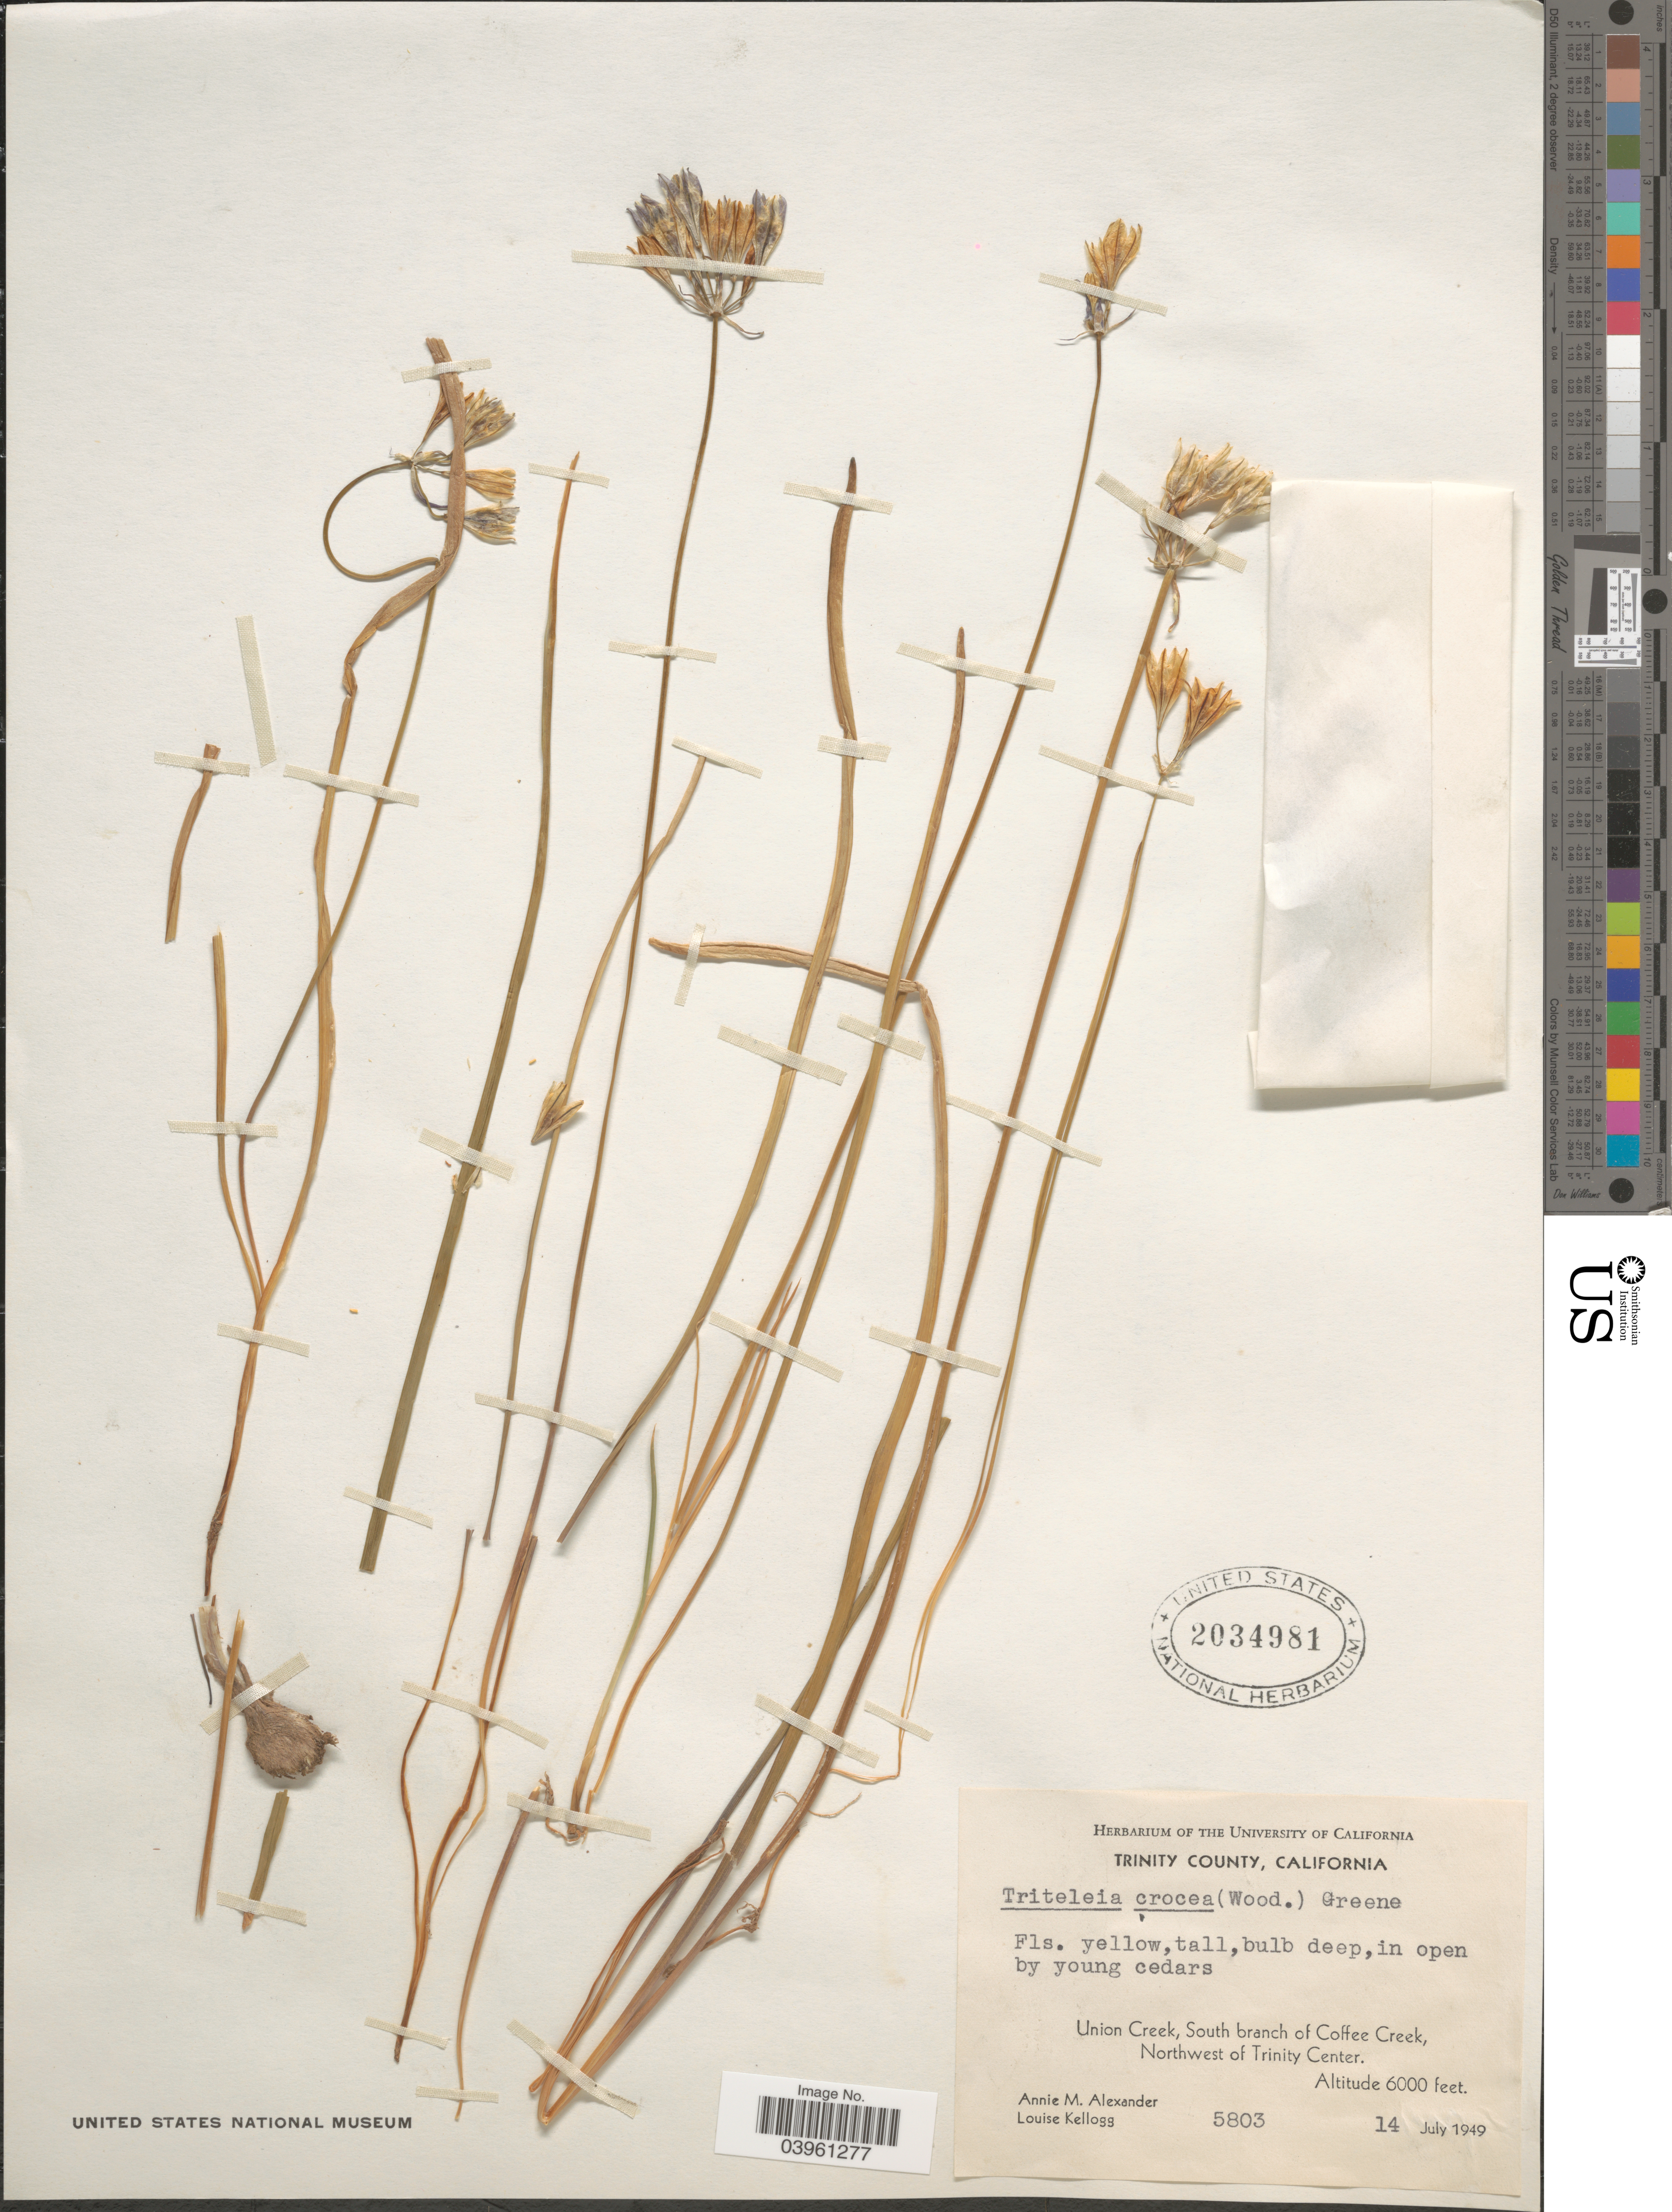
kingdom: Plantae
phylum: Tracheophyta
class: Liliopsida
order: Asparagales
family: Asparagaceae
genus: Triteleia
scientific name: Triteleia crocea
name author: Greene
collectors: A. M. Alexander & L. Kellogg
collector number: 5803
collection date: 1949-07-14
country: United States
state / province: California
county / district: Trinity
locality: Trinity County. Union Creek, South branch of Coffee Creek, Northwest of Trinity Center.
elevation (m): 1829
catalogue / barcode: US 2034981